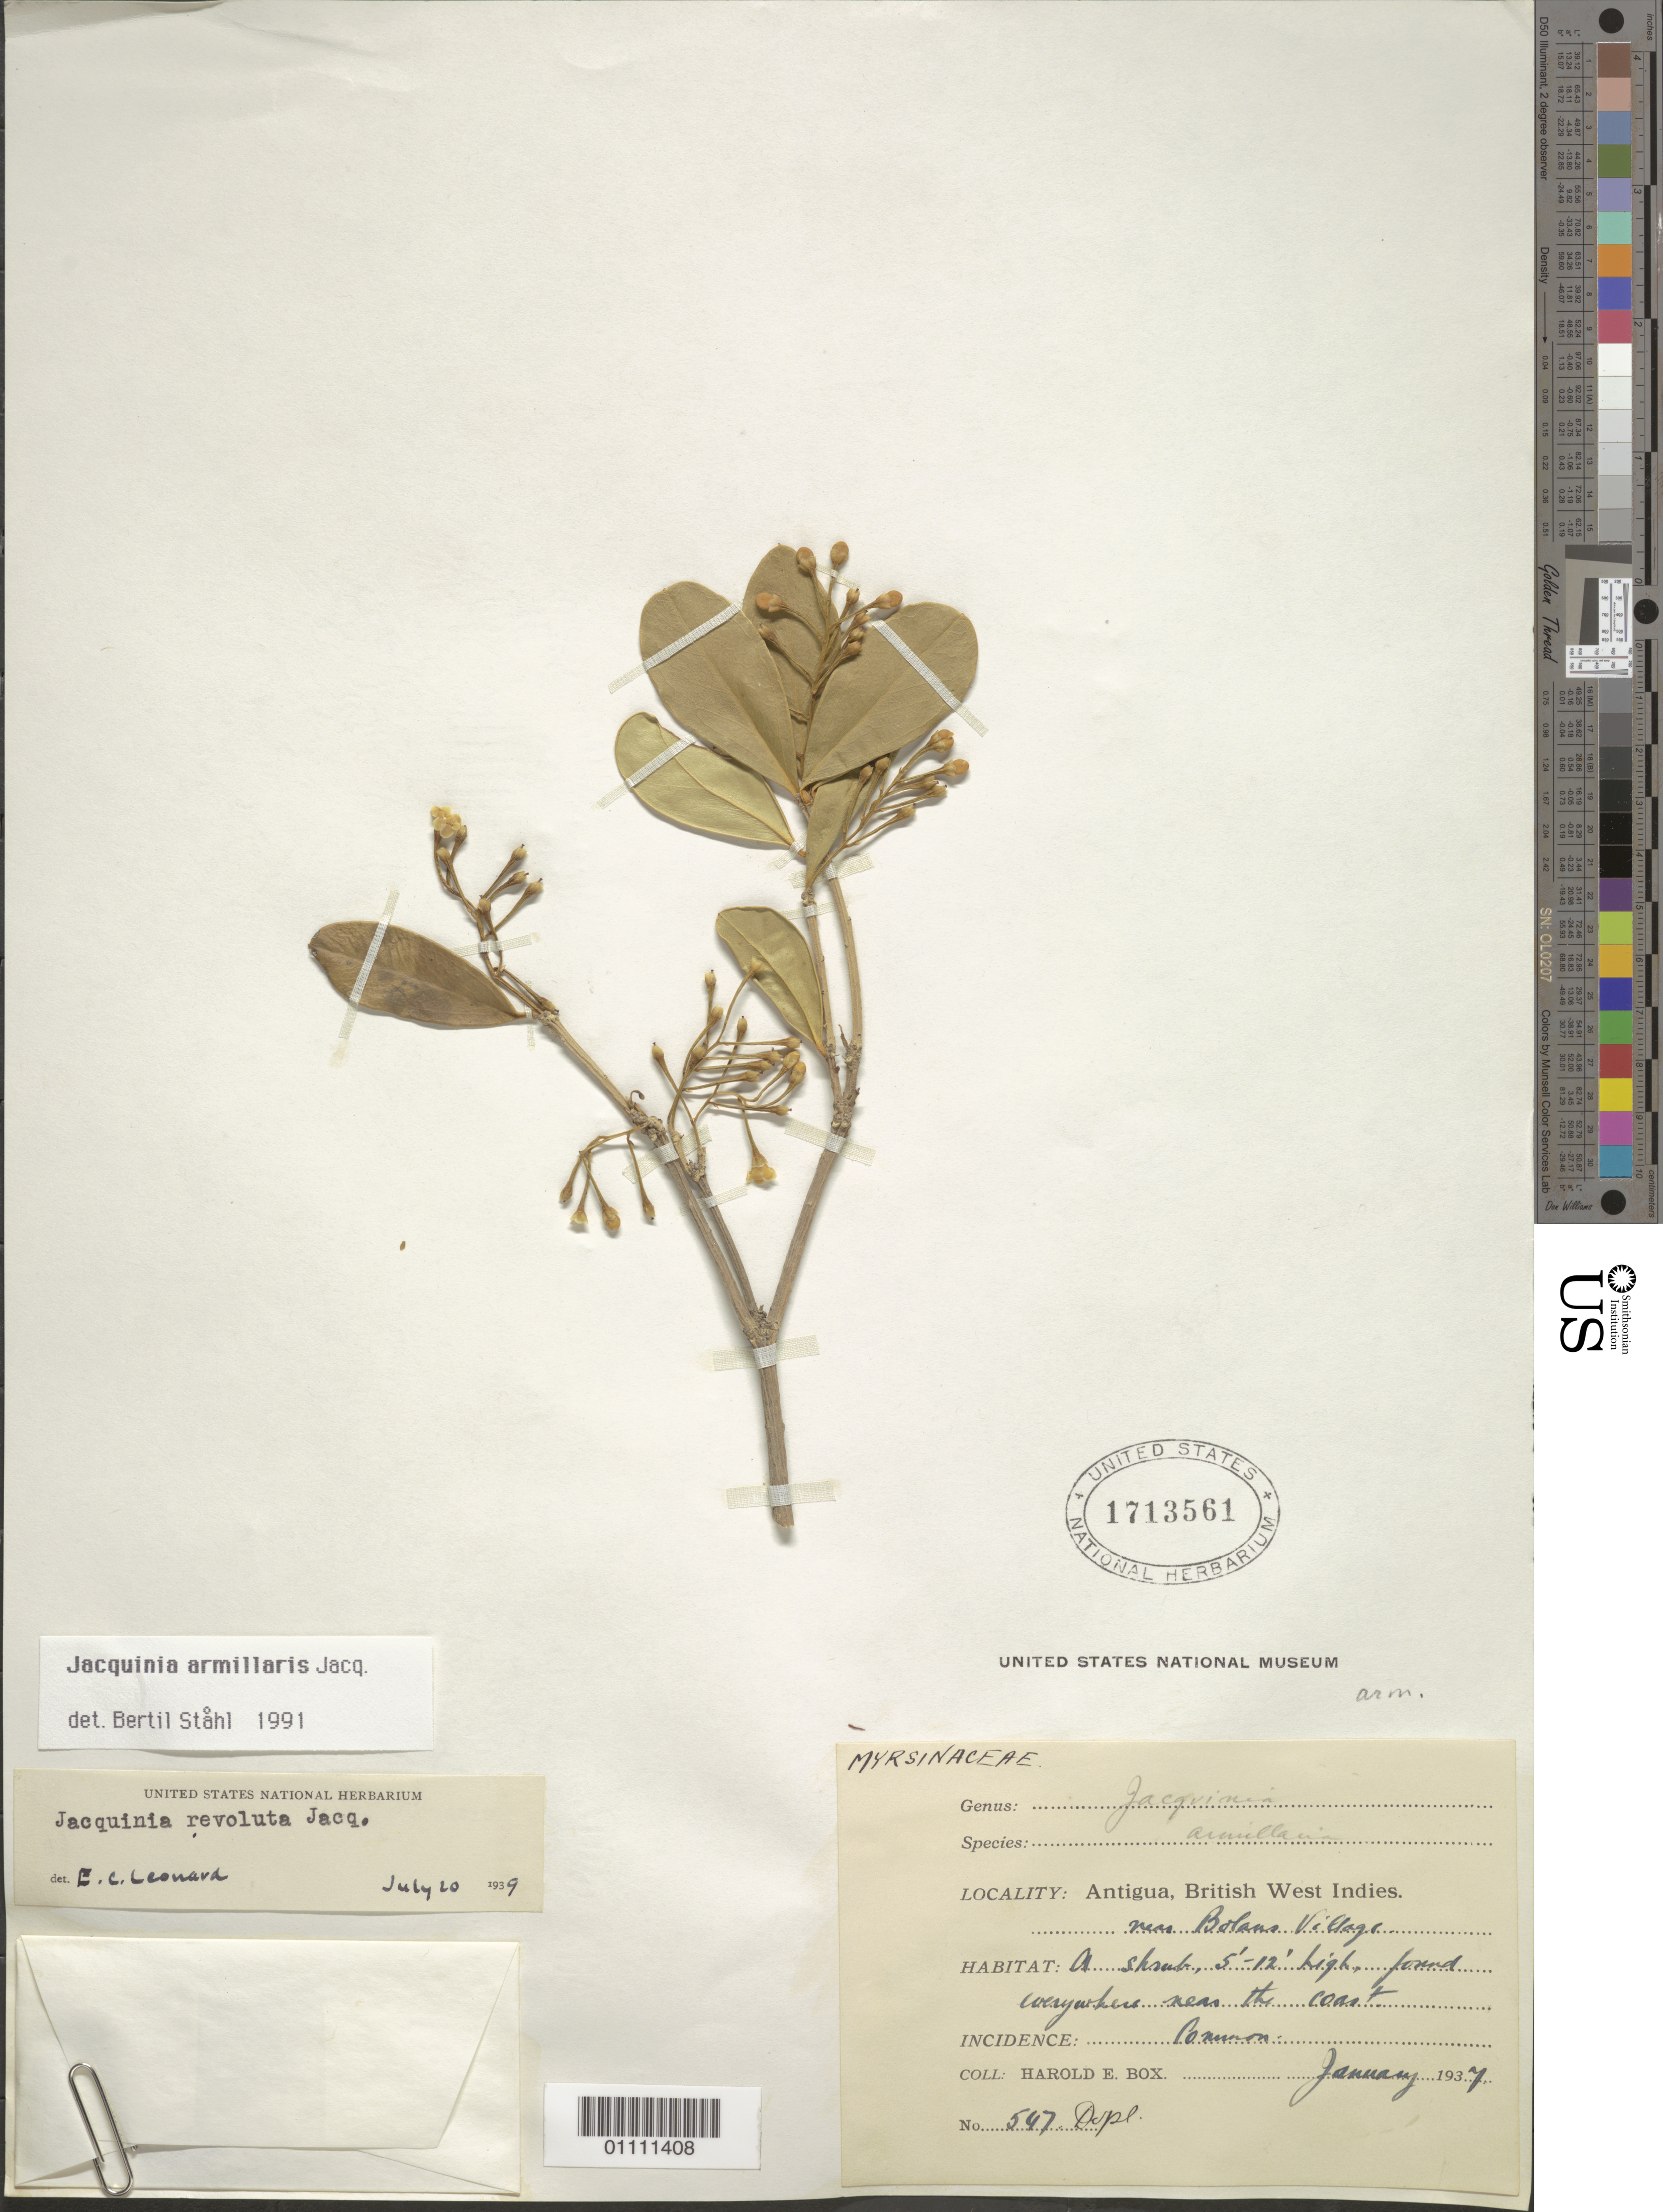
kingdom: Plantae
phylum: Tracheophyta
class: Magnoliopsida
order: Ericales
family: Primulaceae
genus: Jacquinia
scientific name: Jacquinia armillaris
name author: Jacq.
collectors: H. E. Box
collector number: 547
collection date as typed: Jan 1937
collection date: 1937-01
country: Antigua and Barbuda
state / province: Saint Mary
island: Antigua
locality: Near Bolano Village.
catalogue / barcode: US 1713561